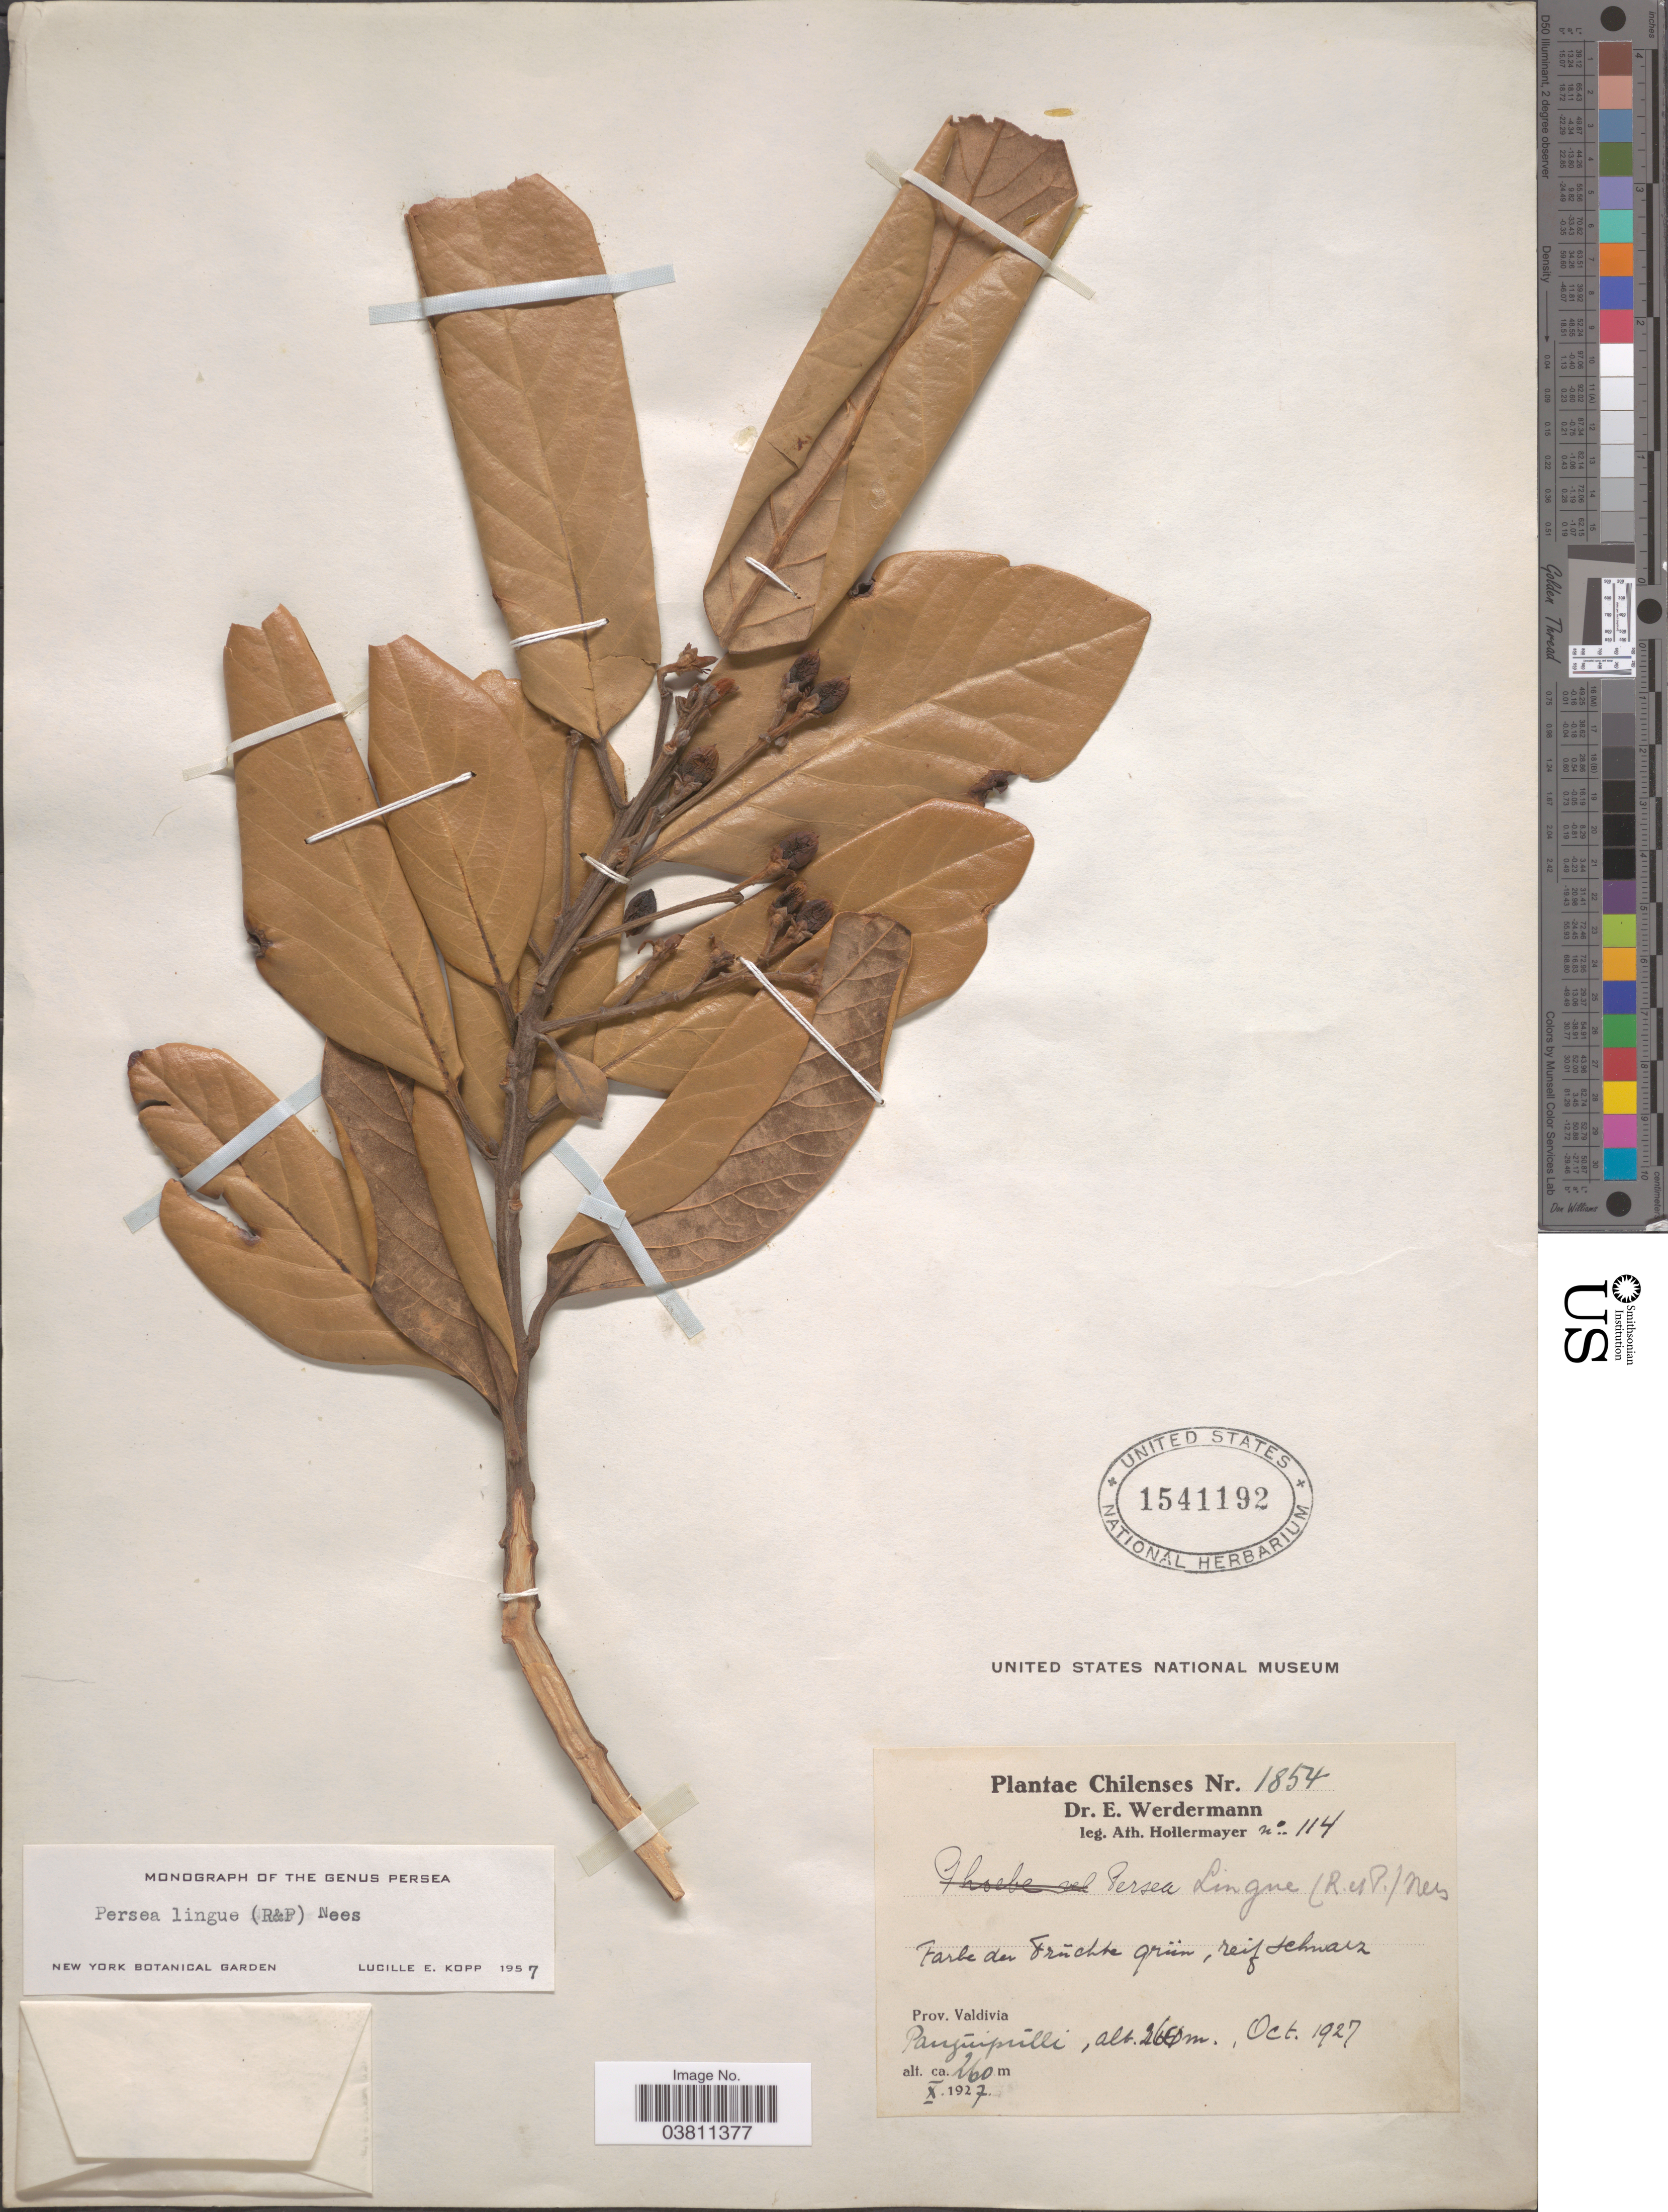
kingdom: Plantae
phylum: Tracheophyta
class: Magnoliopsida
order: Laurales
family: Lauraceae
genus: Persea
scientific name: Persea lingue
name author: Nees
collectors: A. Hollermayer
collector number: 1854/114/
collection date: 1927-10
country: Chile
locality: Prov. Valdivia. Pangúipúlli.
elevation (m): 260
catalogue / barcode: US 1541192